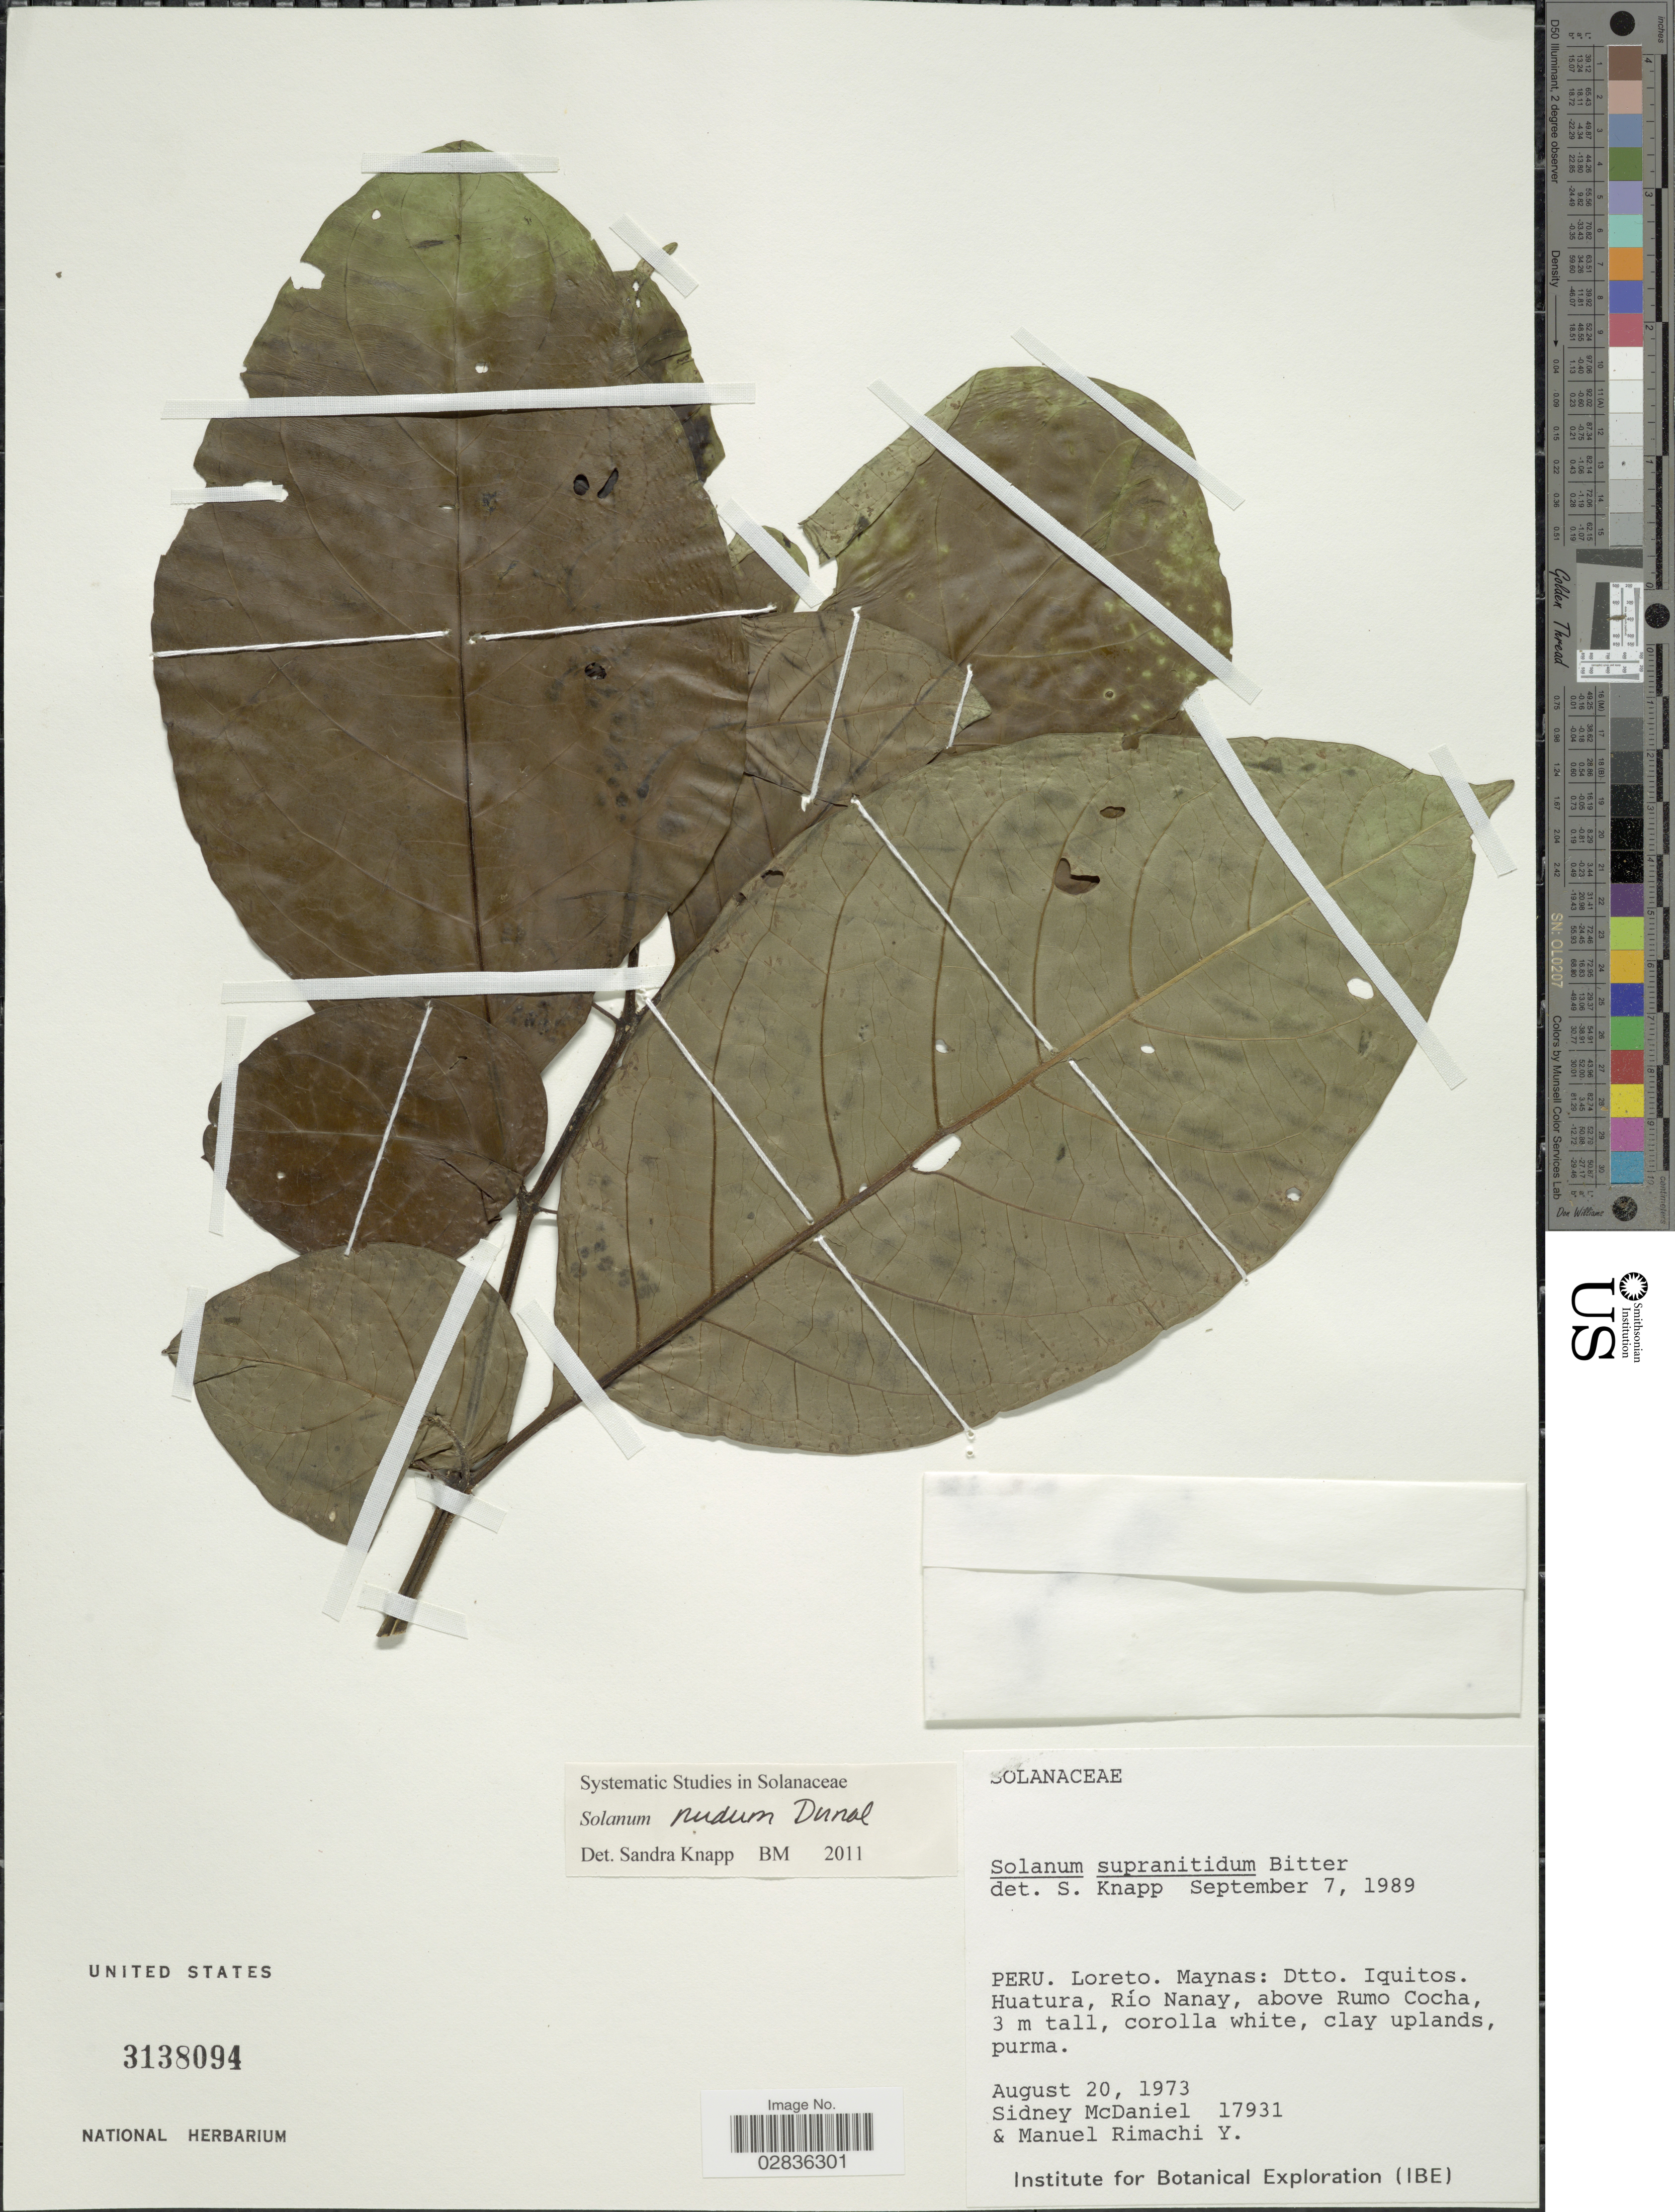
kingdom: Plantae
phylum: Tracheophyta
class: Magnoliopsida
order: Solanales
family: Solanaceae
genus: Solanum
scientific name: Solanum nudum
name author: Dunal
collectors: S. McDaniel & M. Rimachi Y.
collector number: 17931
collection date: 1973-08-20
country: Peru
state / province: Loreto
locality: Loreto. Maynas: Dtto. Iquitos. Huatura, Río nanay, above Rumo Cocha.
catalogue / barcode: US 3138094